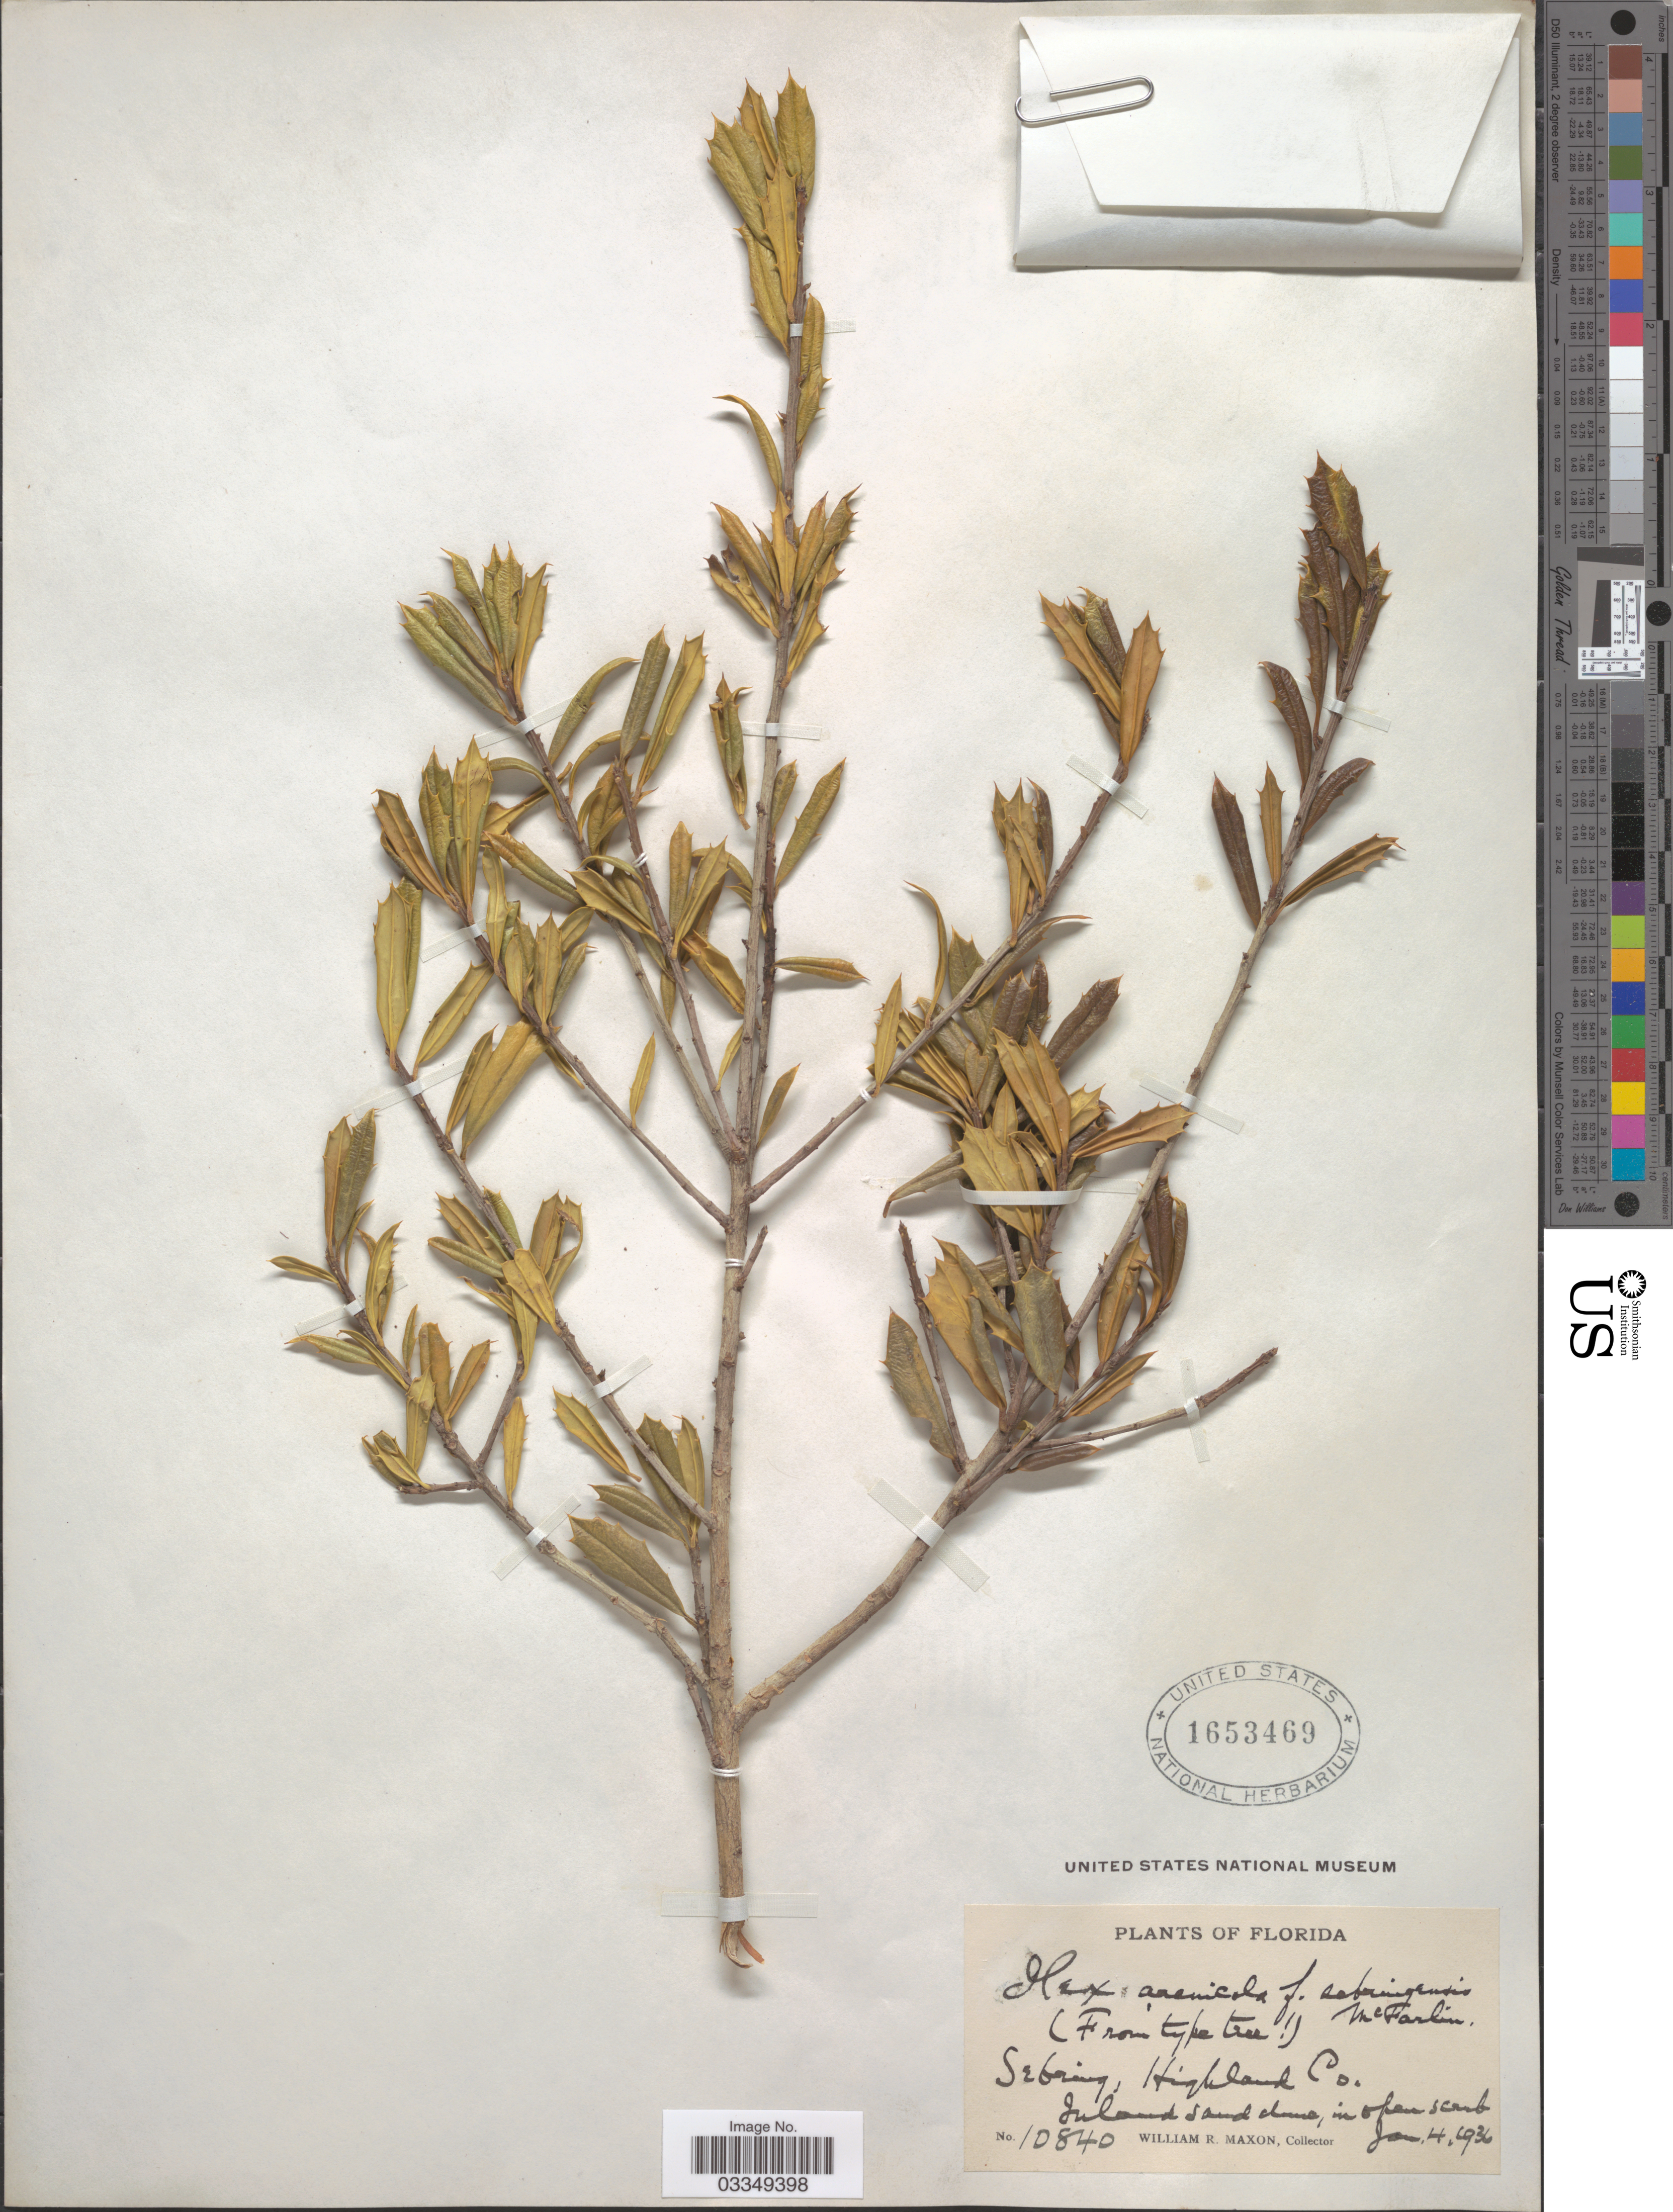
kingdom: Plantae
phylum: Tracheophyta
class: Magnoliopsida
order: Aquifoliales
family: Aquifoliaceae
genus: Ilex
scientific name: Ilex arenicola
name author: Ashe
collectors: W. R. Maxon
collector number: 10840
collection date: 1936-01-04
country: United States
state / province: Florida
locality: Sebring, Highland Co.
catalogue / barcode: US 1653469